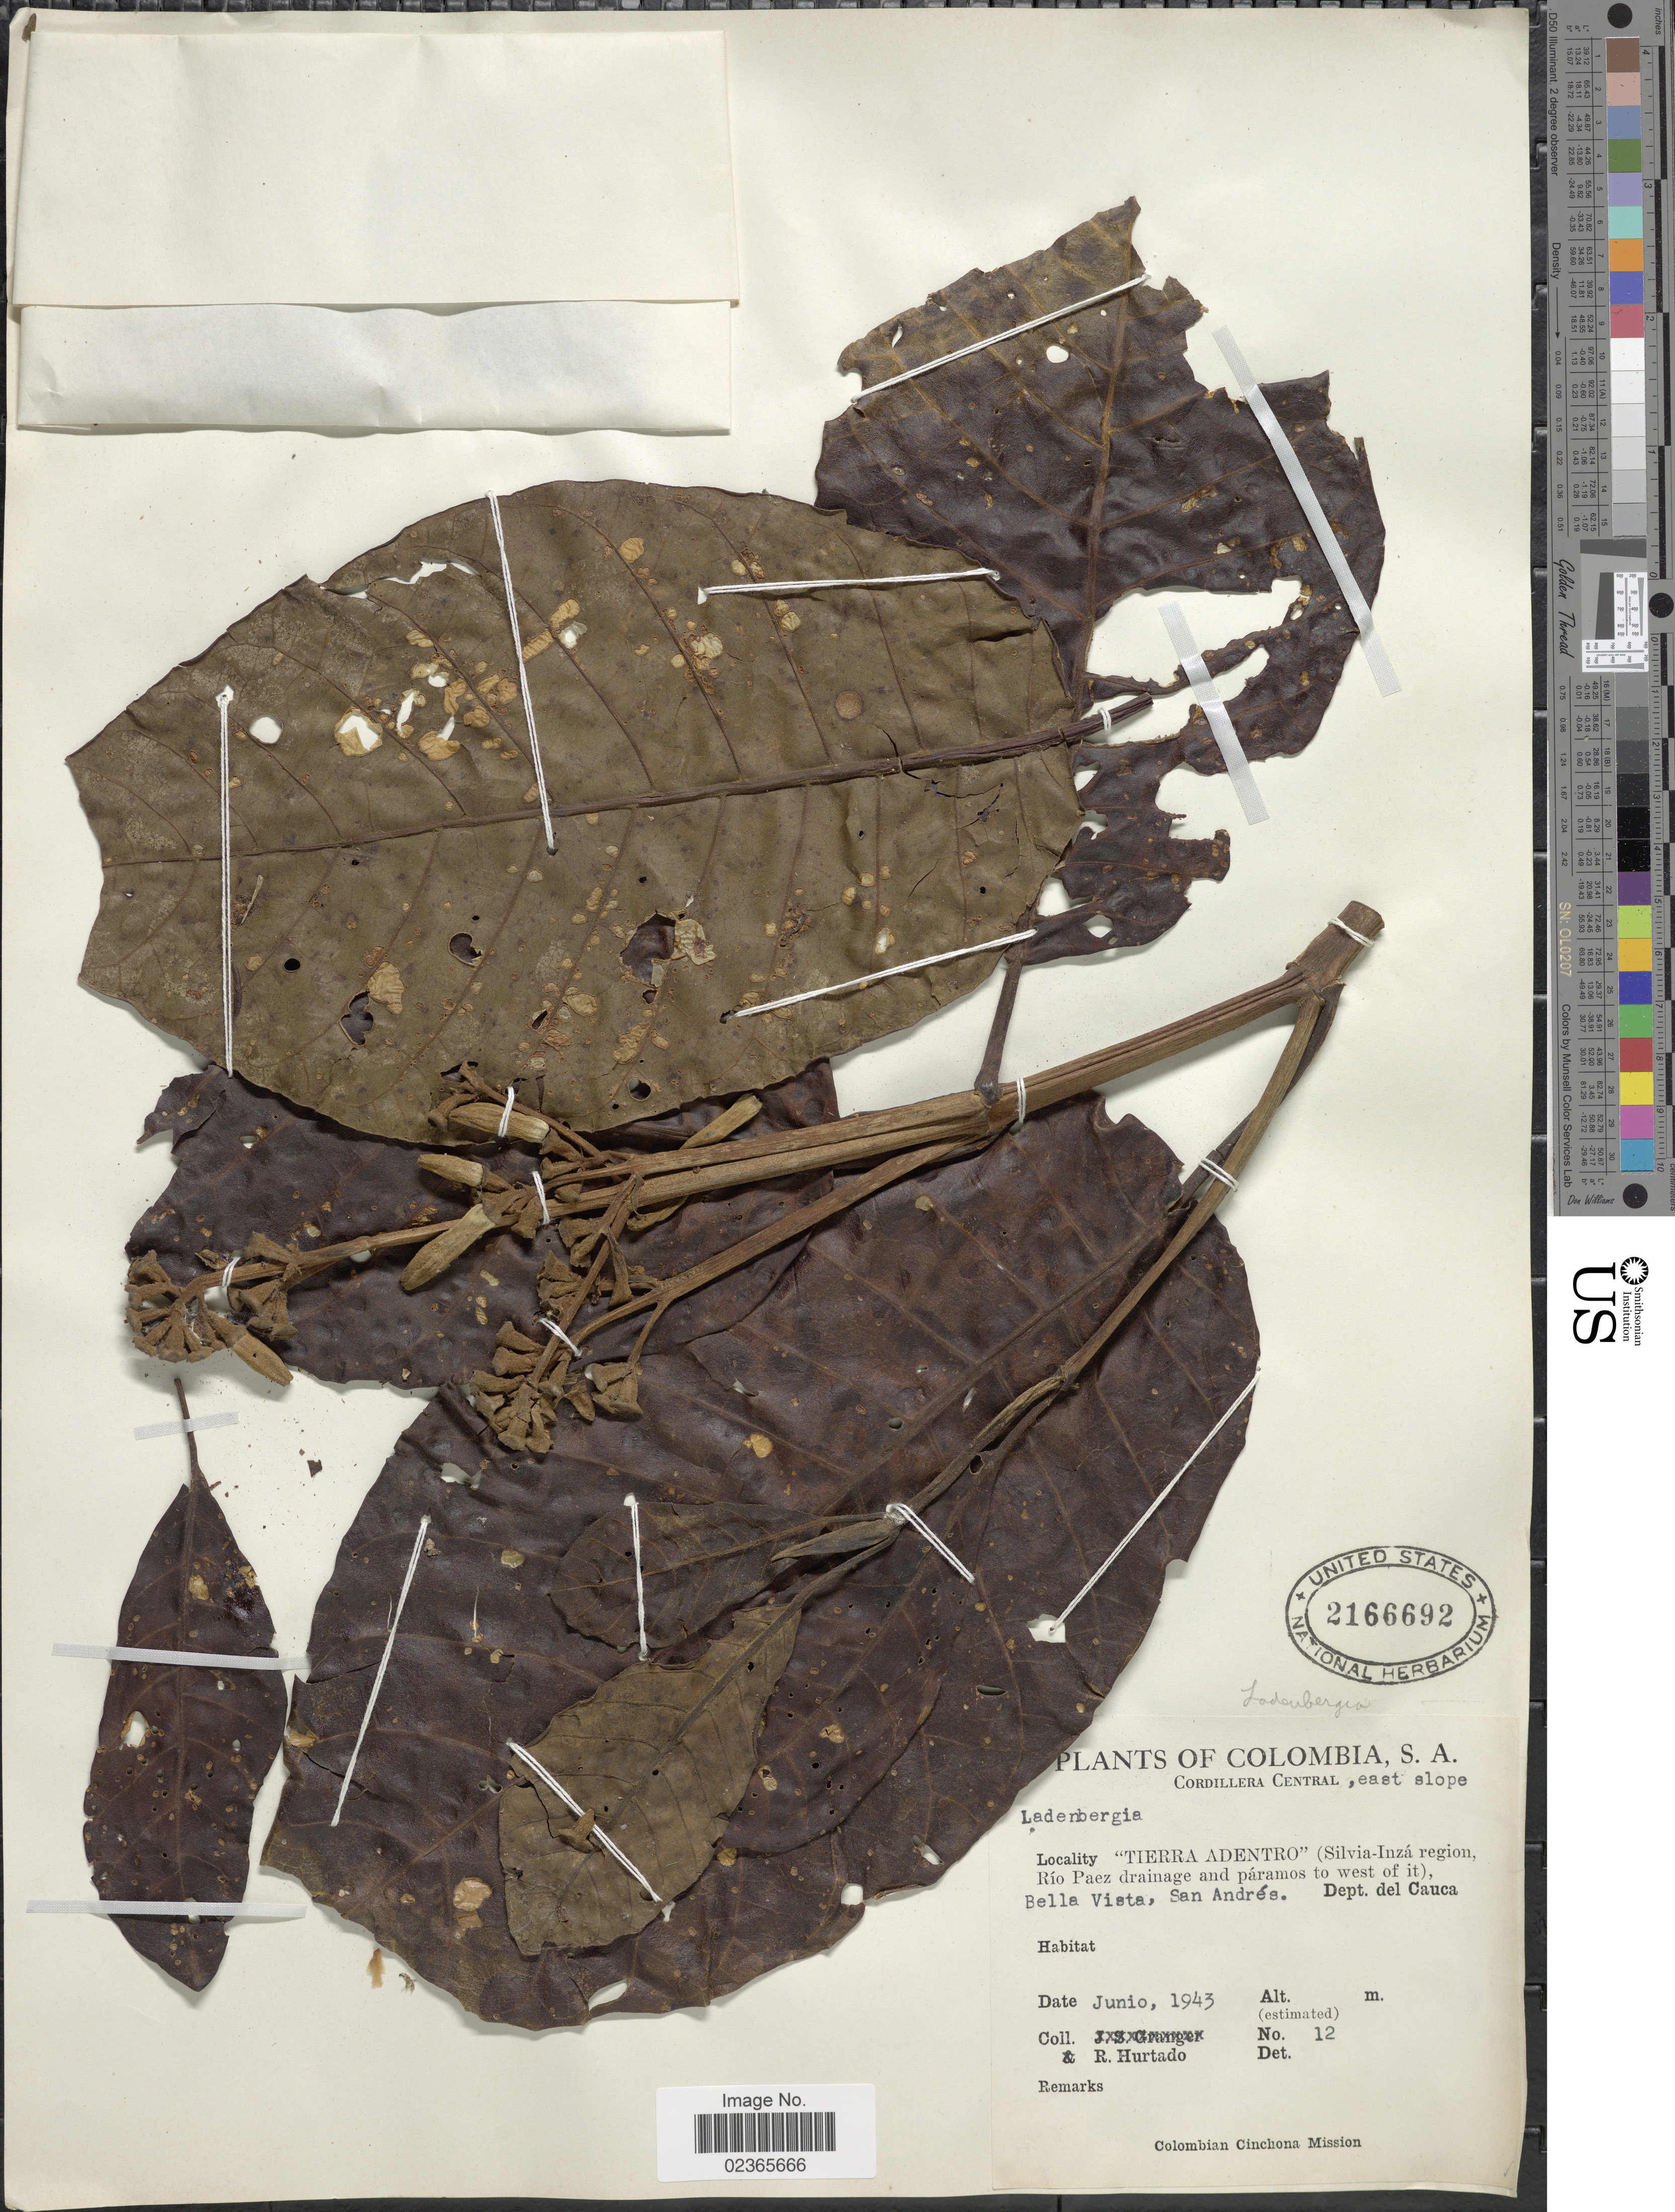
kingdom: Plantae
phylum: Tracheophyta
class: Magnoliopsida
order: Gentianales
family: Rubiaceae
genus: Ladenbergia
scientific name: Ladenbergia sp.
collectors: R. Hurtado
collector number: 12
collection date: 1943-06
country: Colombia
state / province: Cauca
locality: Cordillera Central, east slope, "Tierra Adentro" (Silvia-Inza region, Rio Paez drainage and paramos to west of it), Bella Vista, San Andres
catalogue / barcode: US 2166692